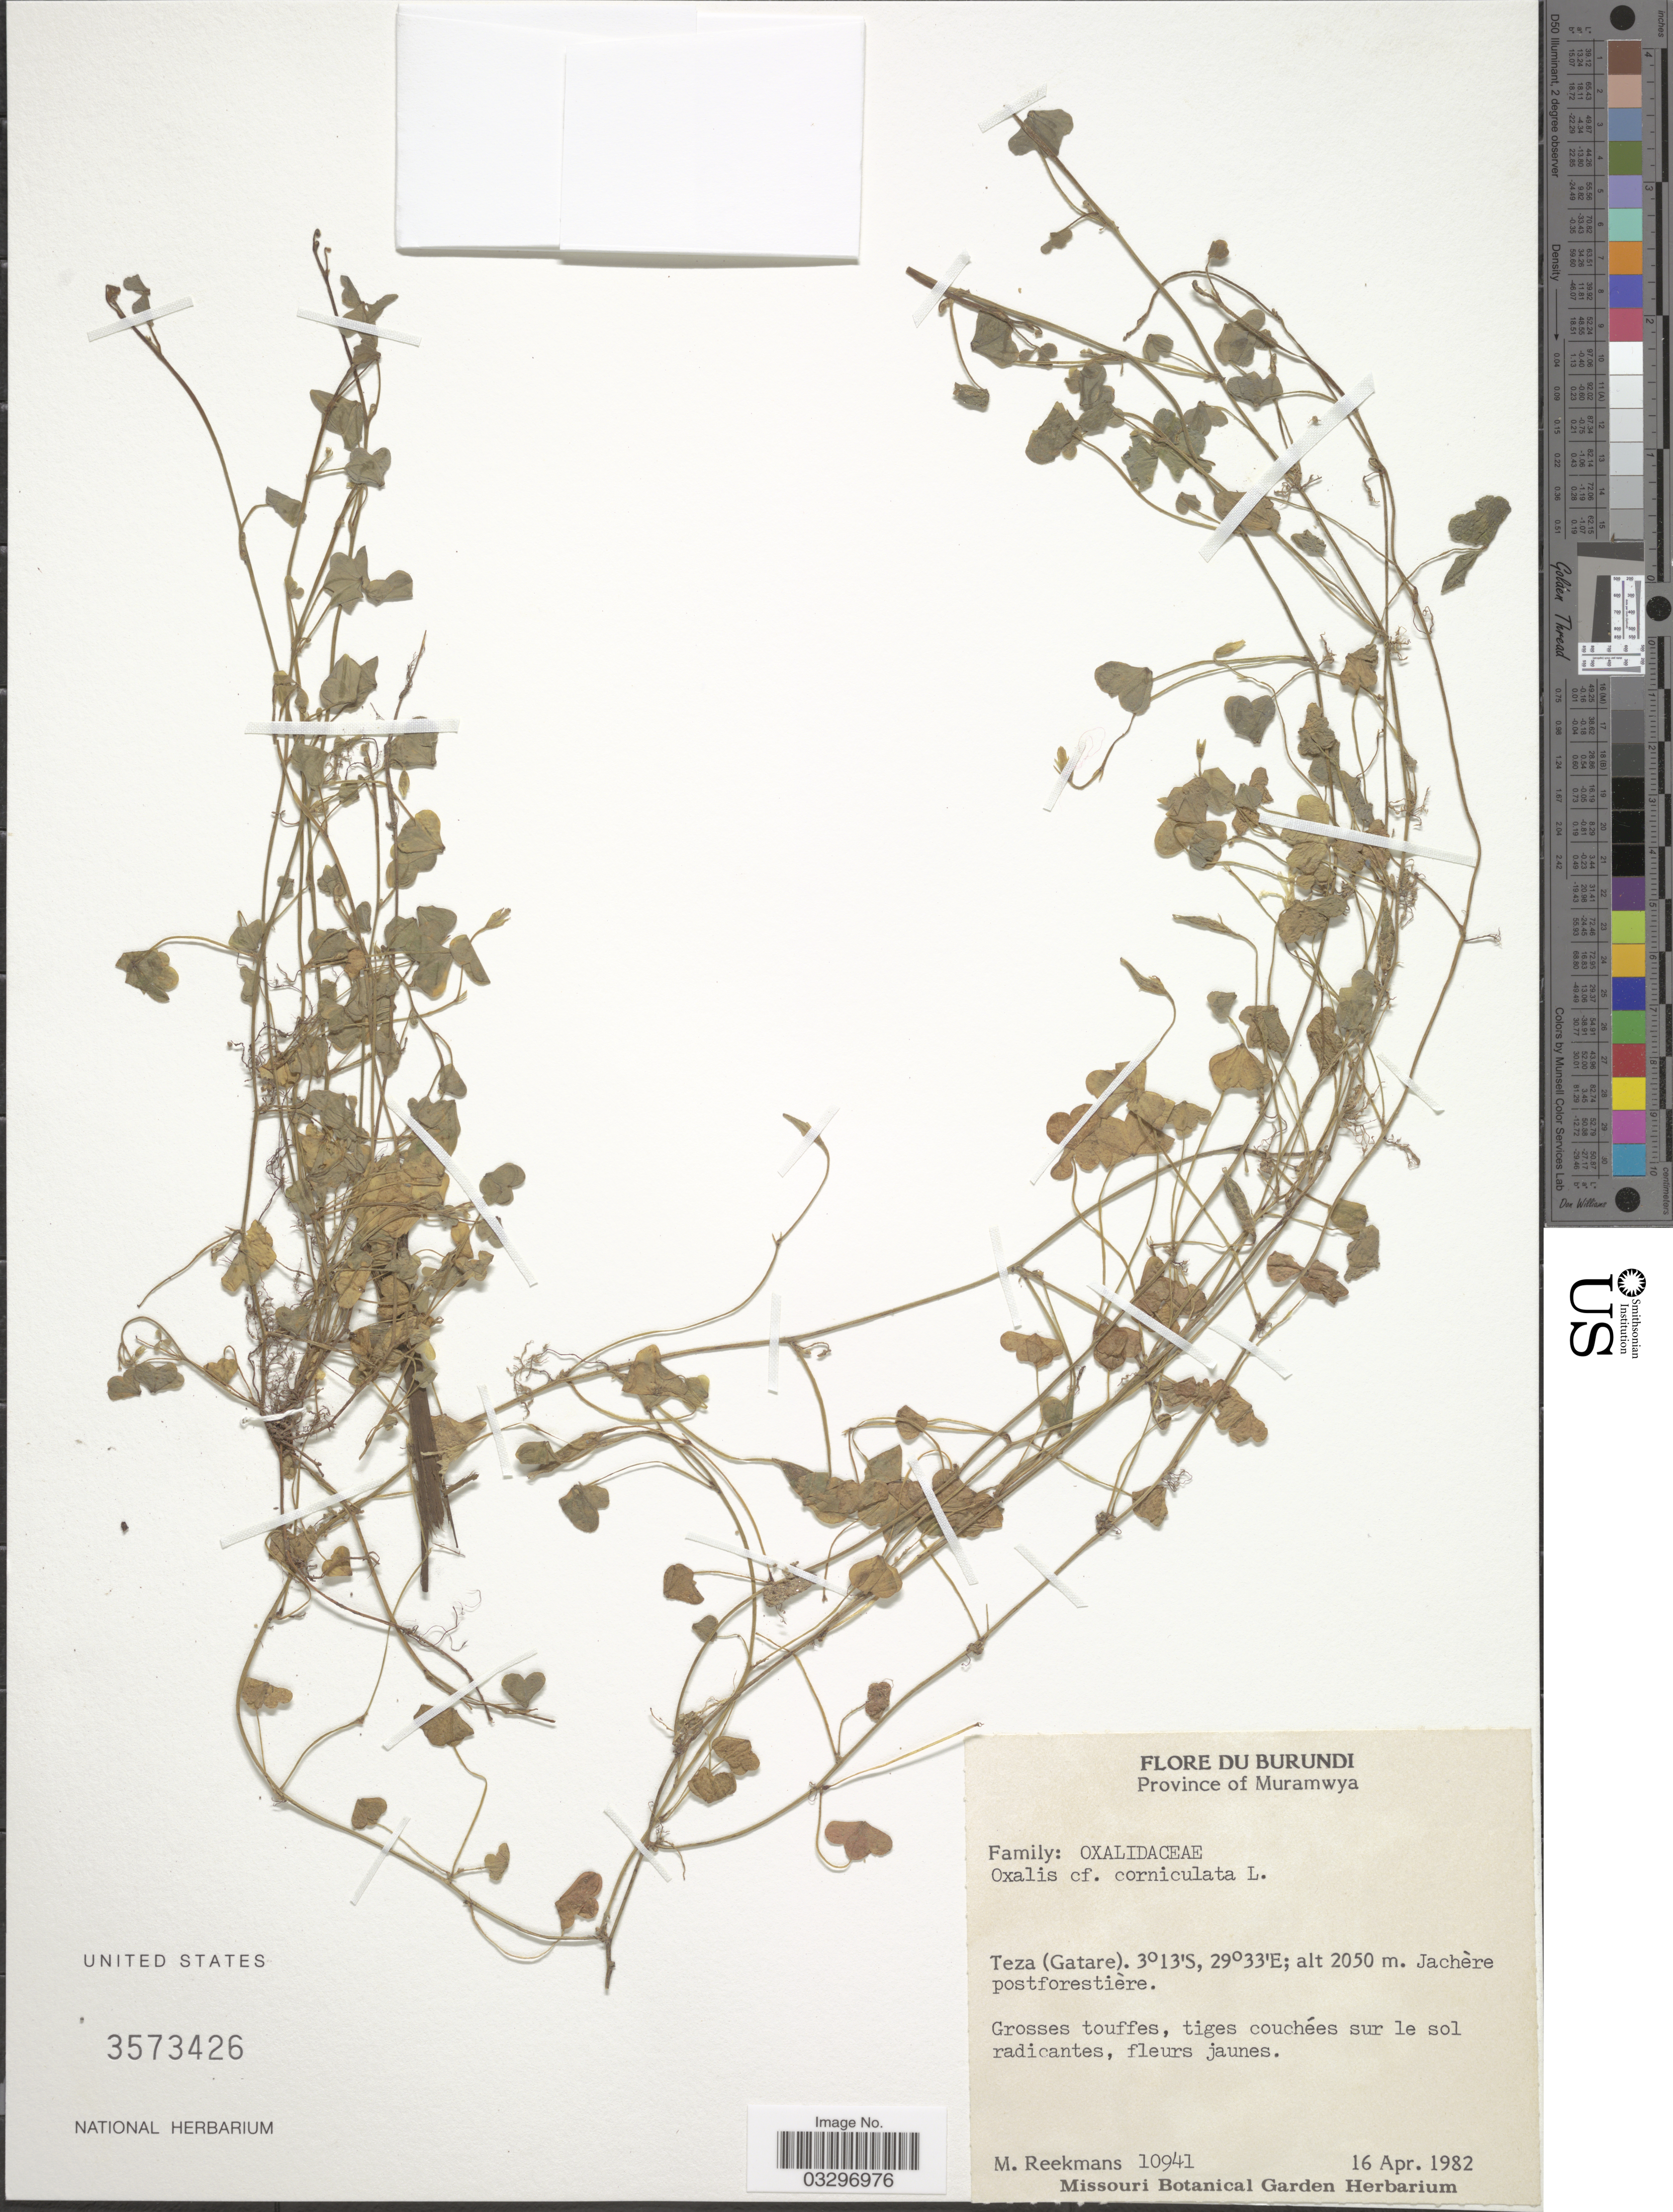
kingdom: Plantae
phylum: Tracheophyta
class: Magnoliopsida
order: Oxalidales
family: Oxalidaceae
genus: Oxalis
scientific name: Oxalis corniculata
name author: L.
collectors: M. Reekmans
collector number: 10941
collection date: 1982-04-16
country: Burundi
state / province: Muramvya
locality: Province of Muramwya. Teza (Gatare).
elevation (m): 2050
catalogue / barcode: US 3573426